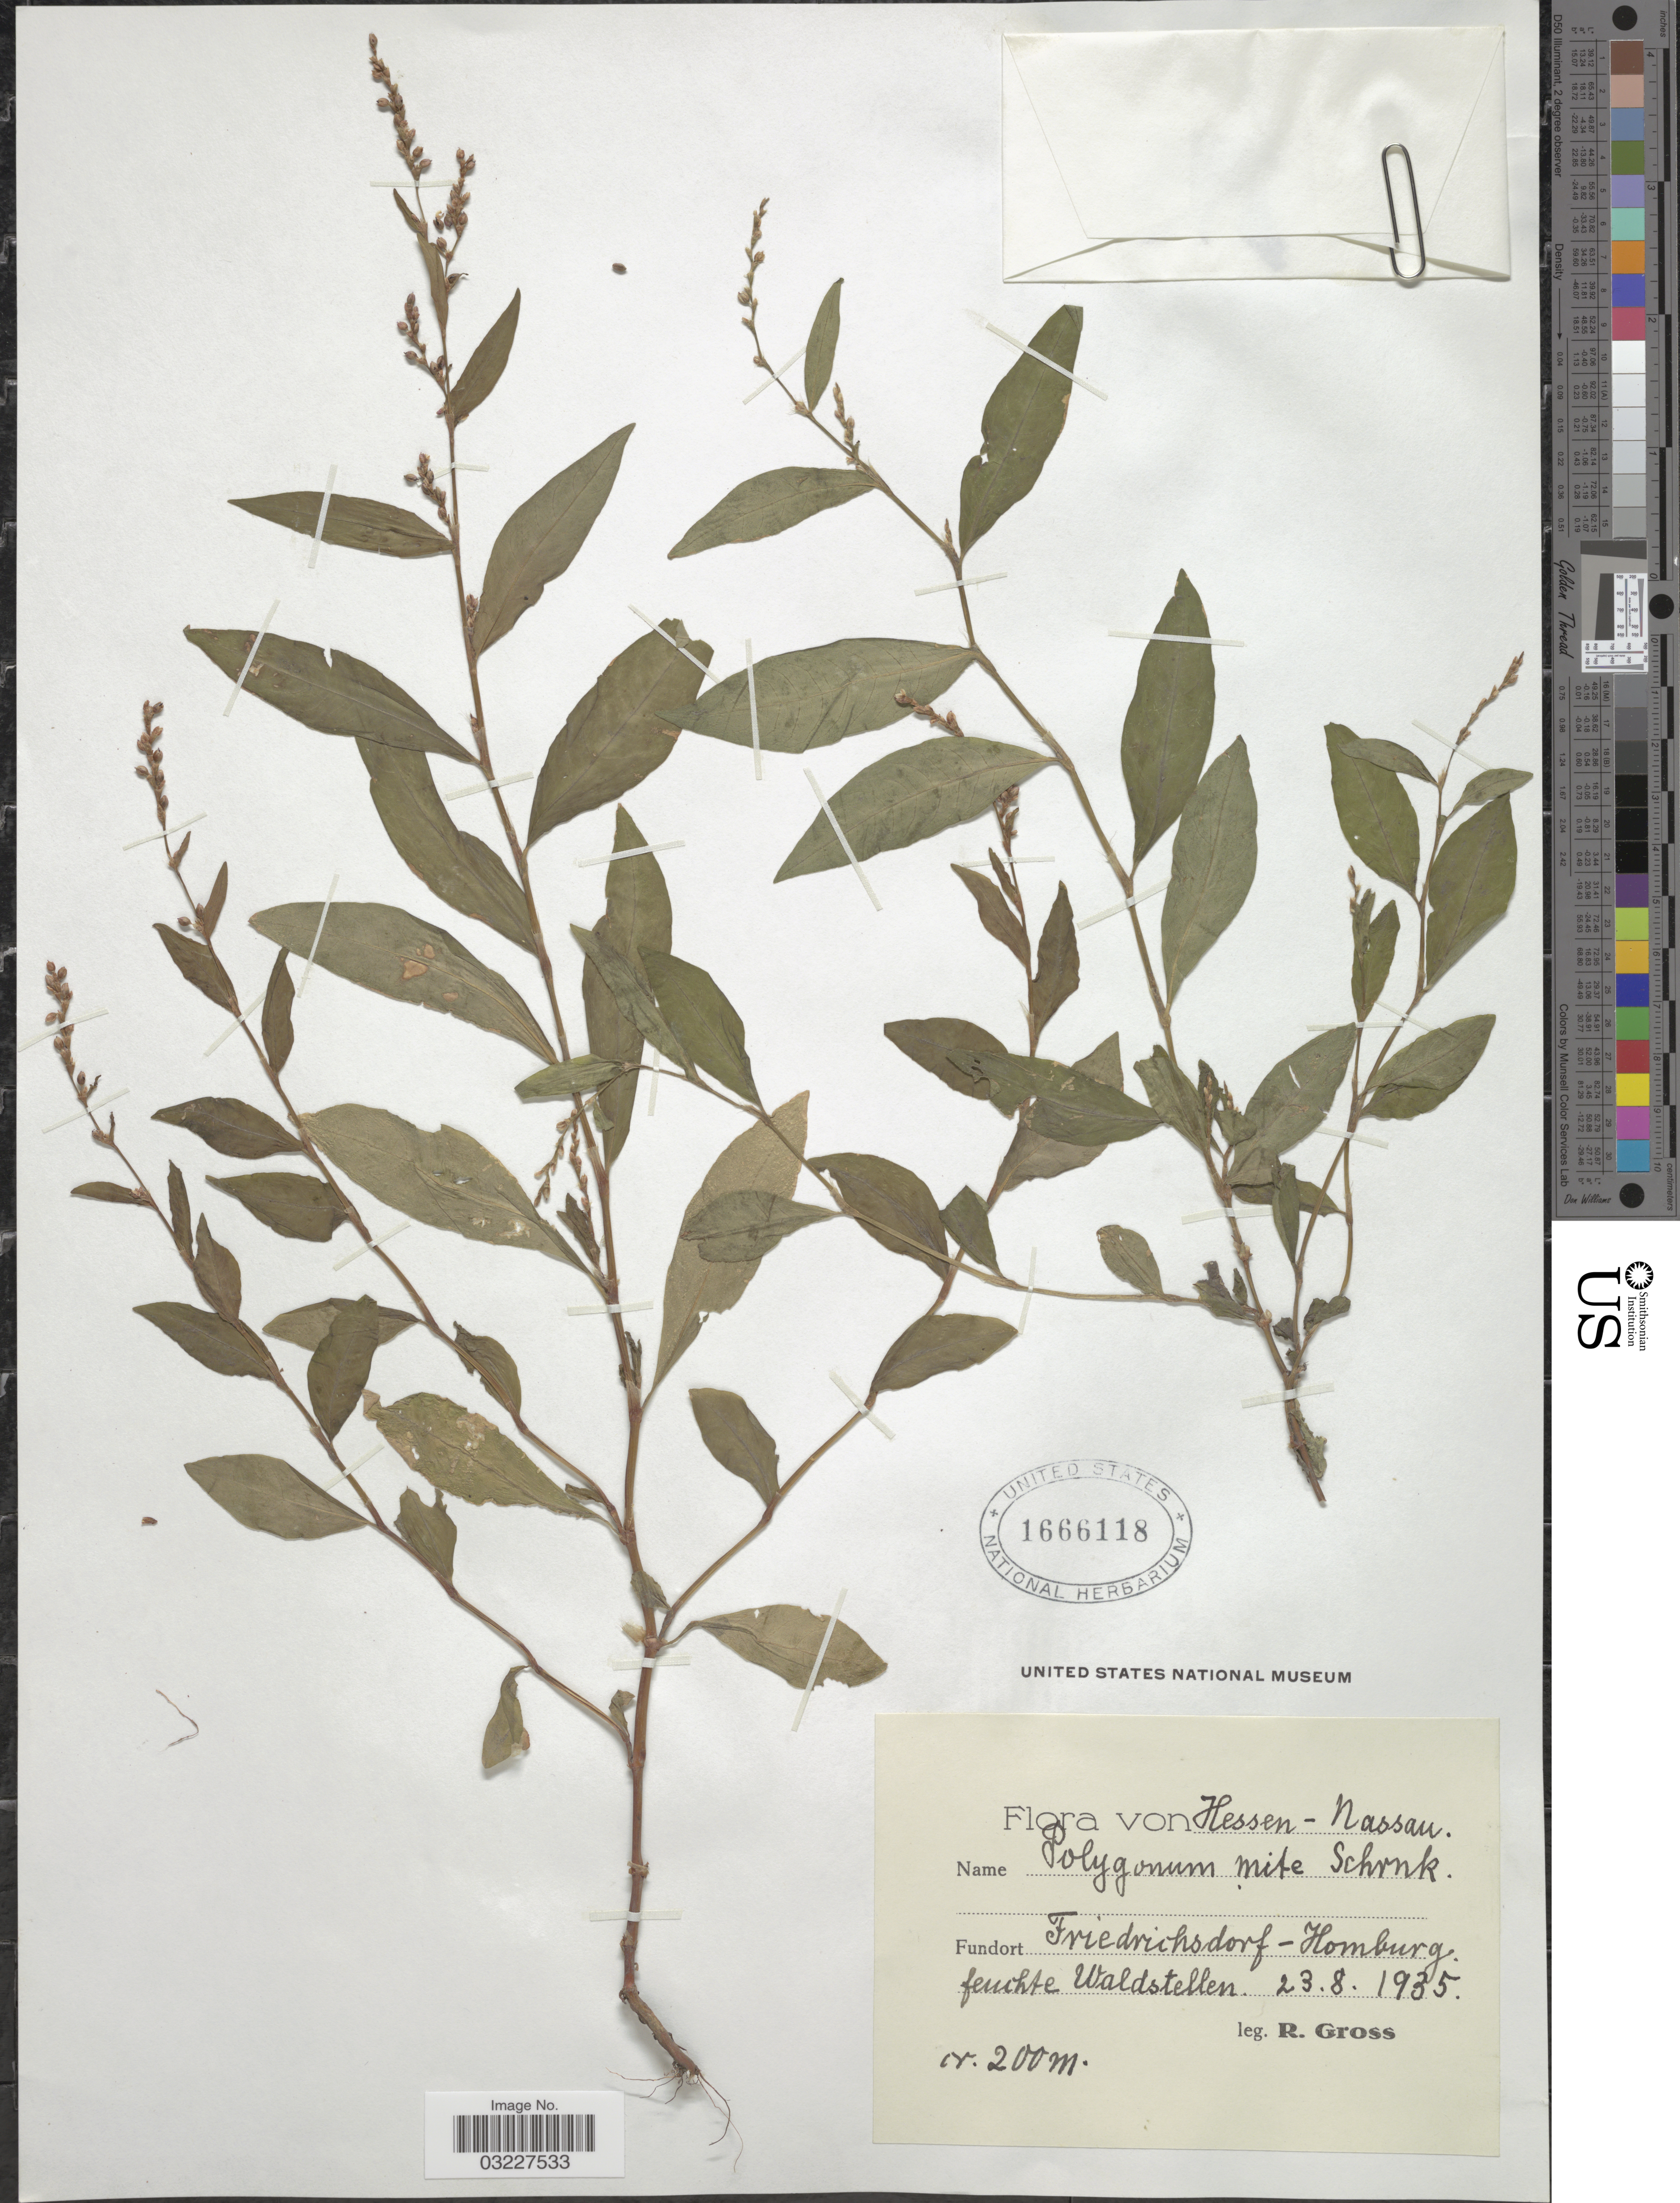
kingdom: Plantae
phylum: Tracheophyta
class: Magnoliopsida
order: Caryophyllales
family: Polygonaceae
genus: Polygonum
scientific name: Polygonum mite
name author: Schrank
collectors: R. Gross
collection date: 1935-08-23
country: Germany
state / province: Hesse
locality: Hessen-Nassau. Friedrichsdorf - Homburg. feuchte Waldstellen.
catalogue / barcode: US 1666118